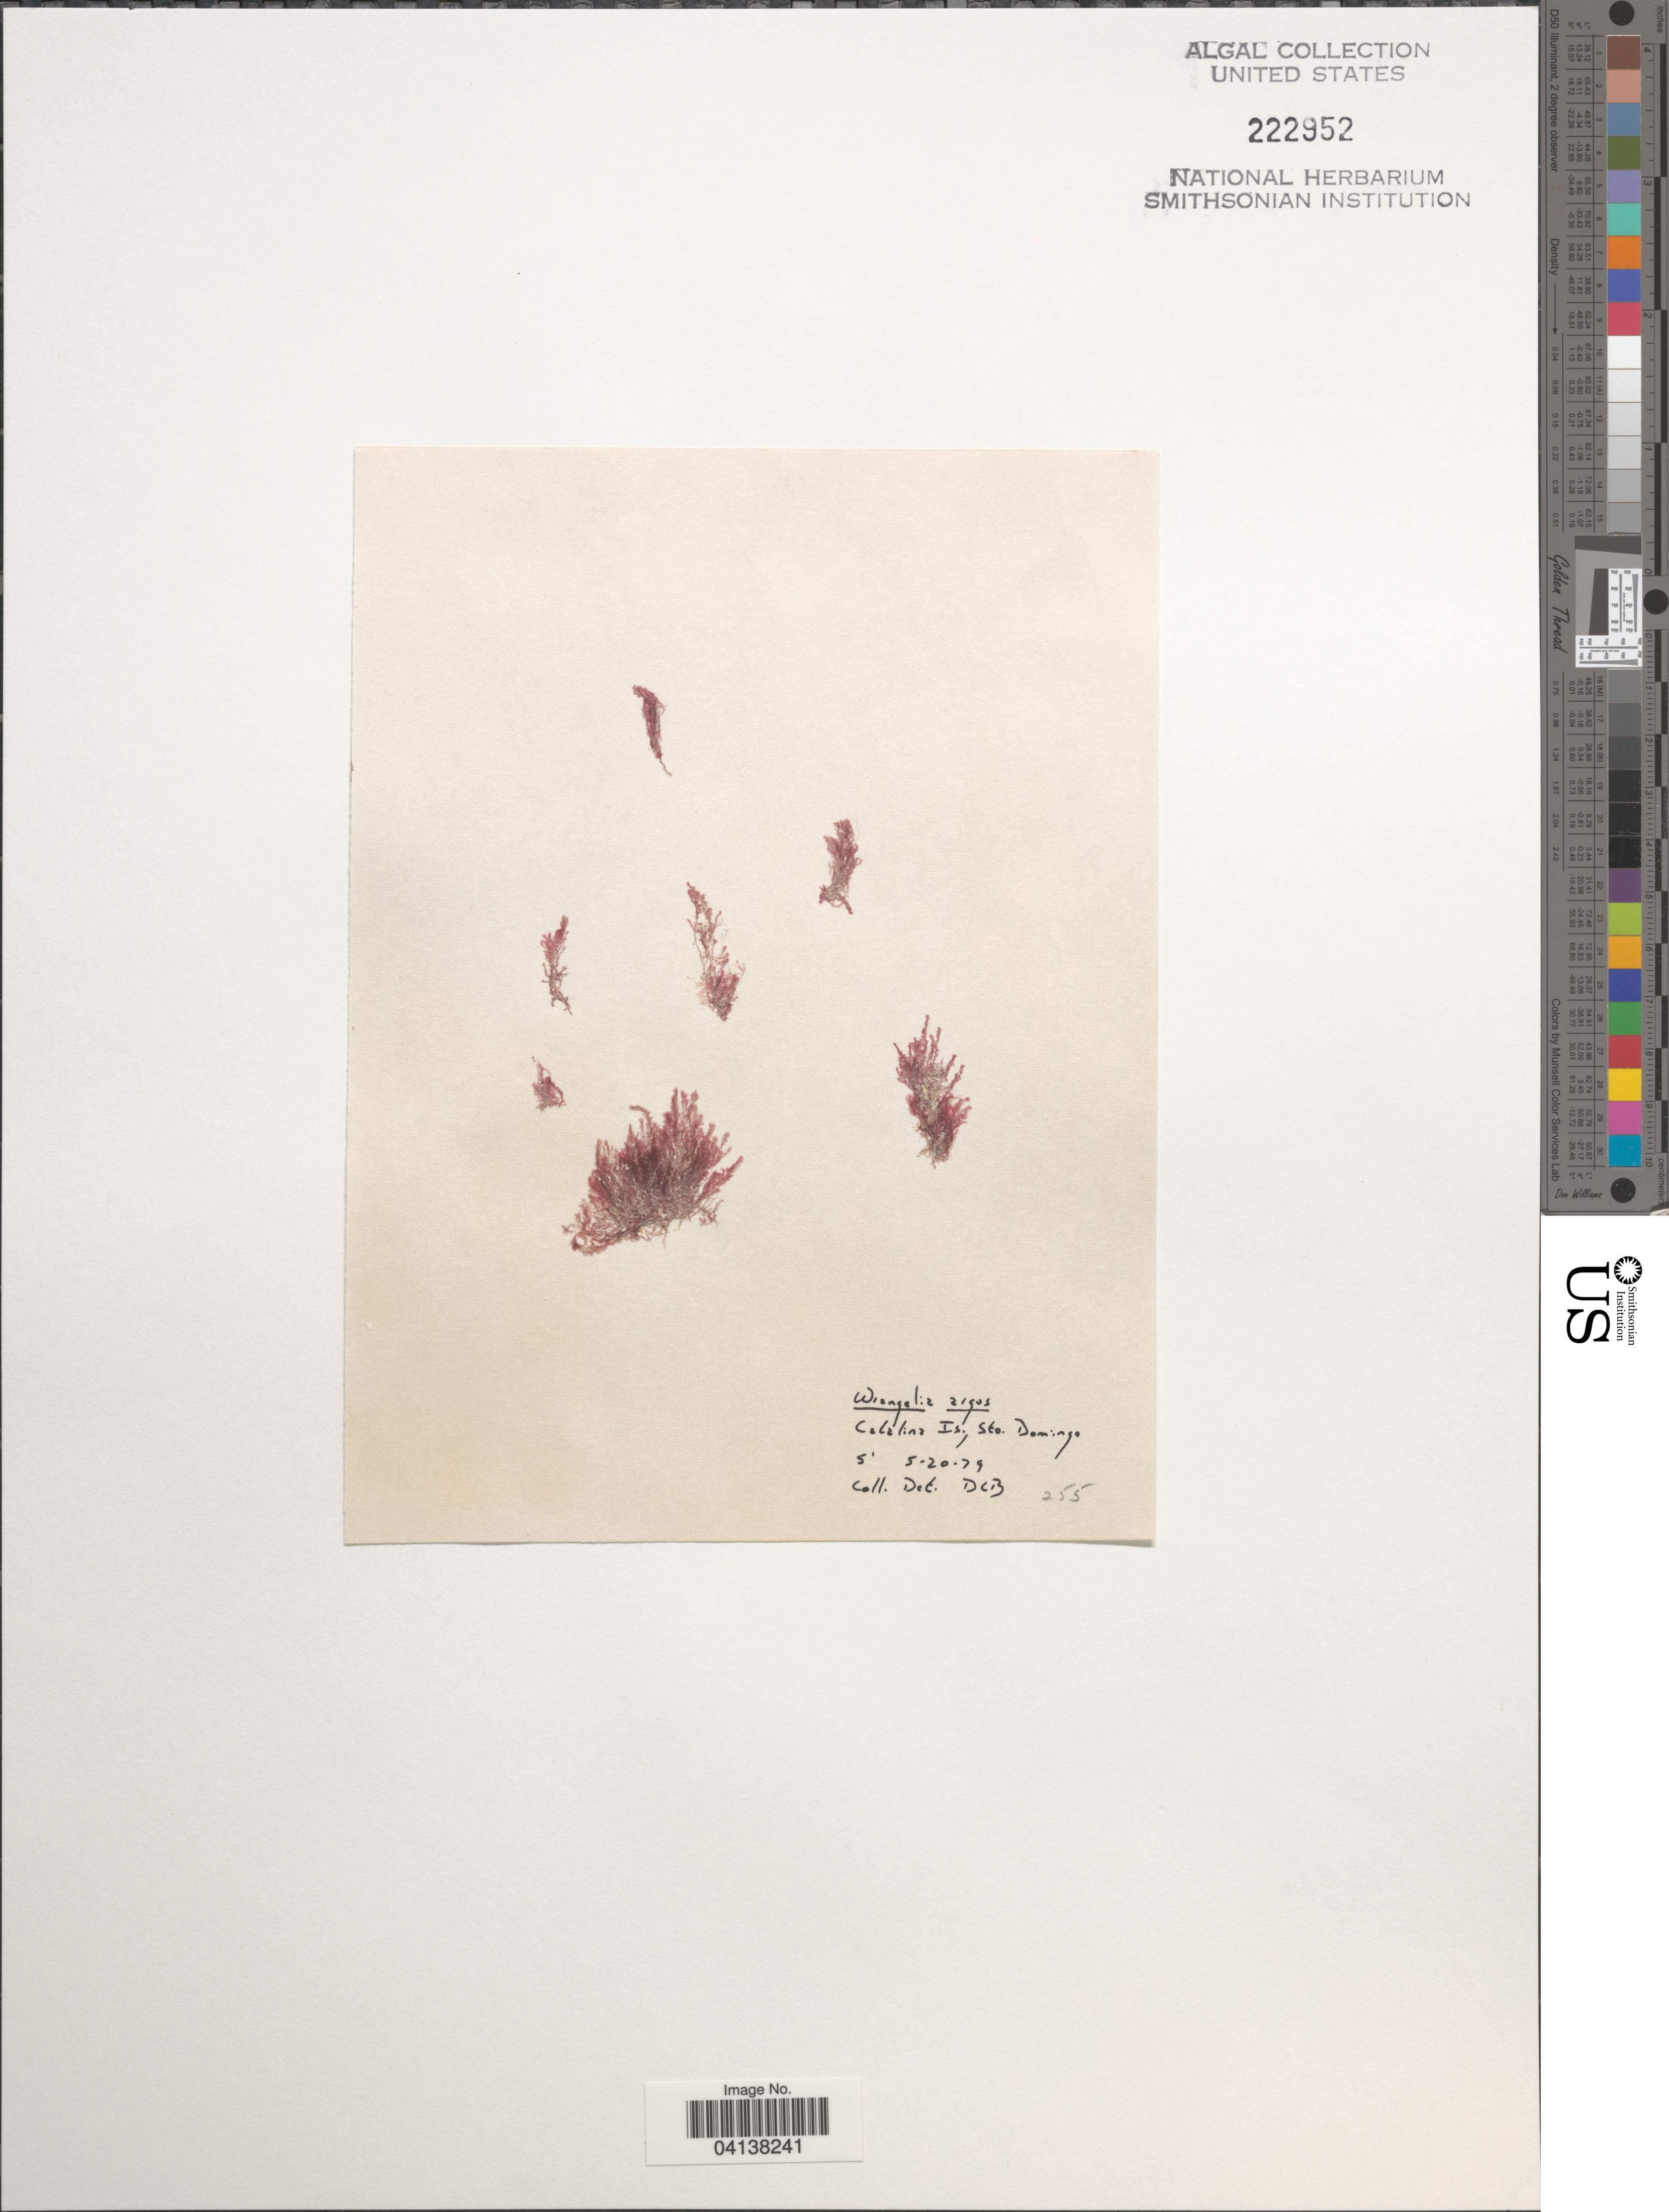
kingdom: Plantae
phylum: Rhodophyta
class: Florideophyceae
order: Ceramiales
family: Wrangeliaceae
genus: Wrangelia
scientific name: Wrangelia argus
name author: (Mont.) Mont.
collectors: D. L. B.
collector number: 255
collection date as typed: Transcribed d/m/y: 20/5/79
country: Dominican Republic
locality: Catalina Is., Sto. Domingo.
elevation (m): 2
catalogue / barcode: US 222952